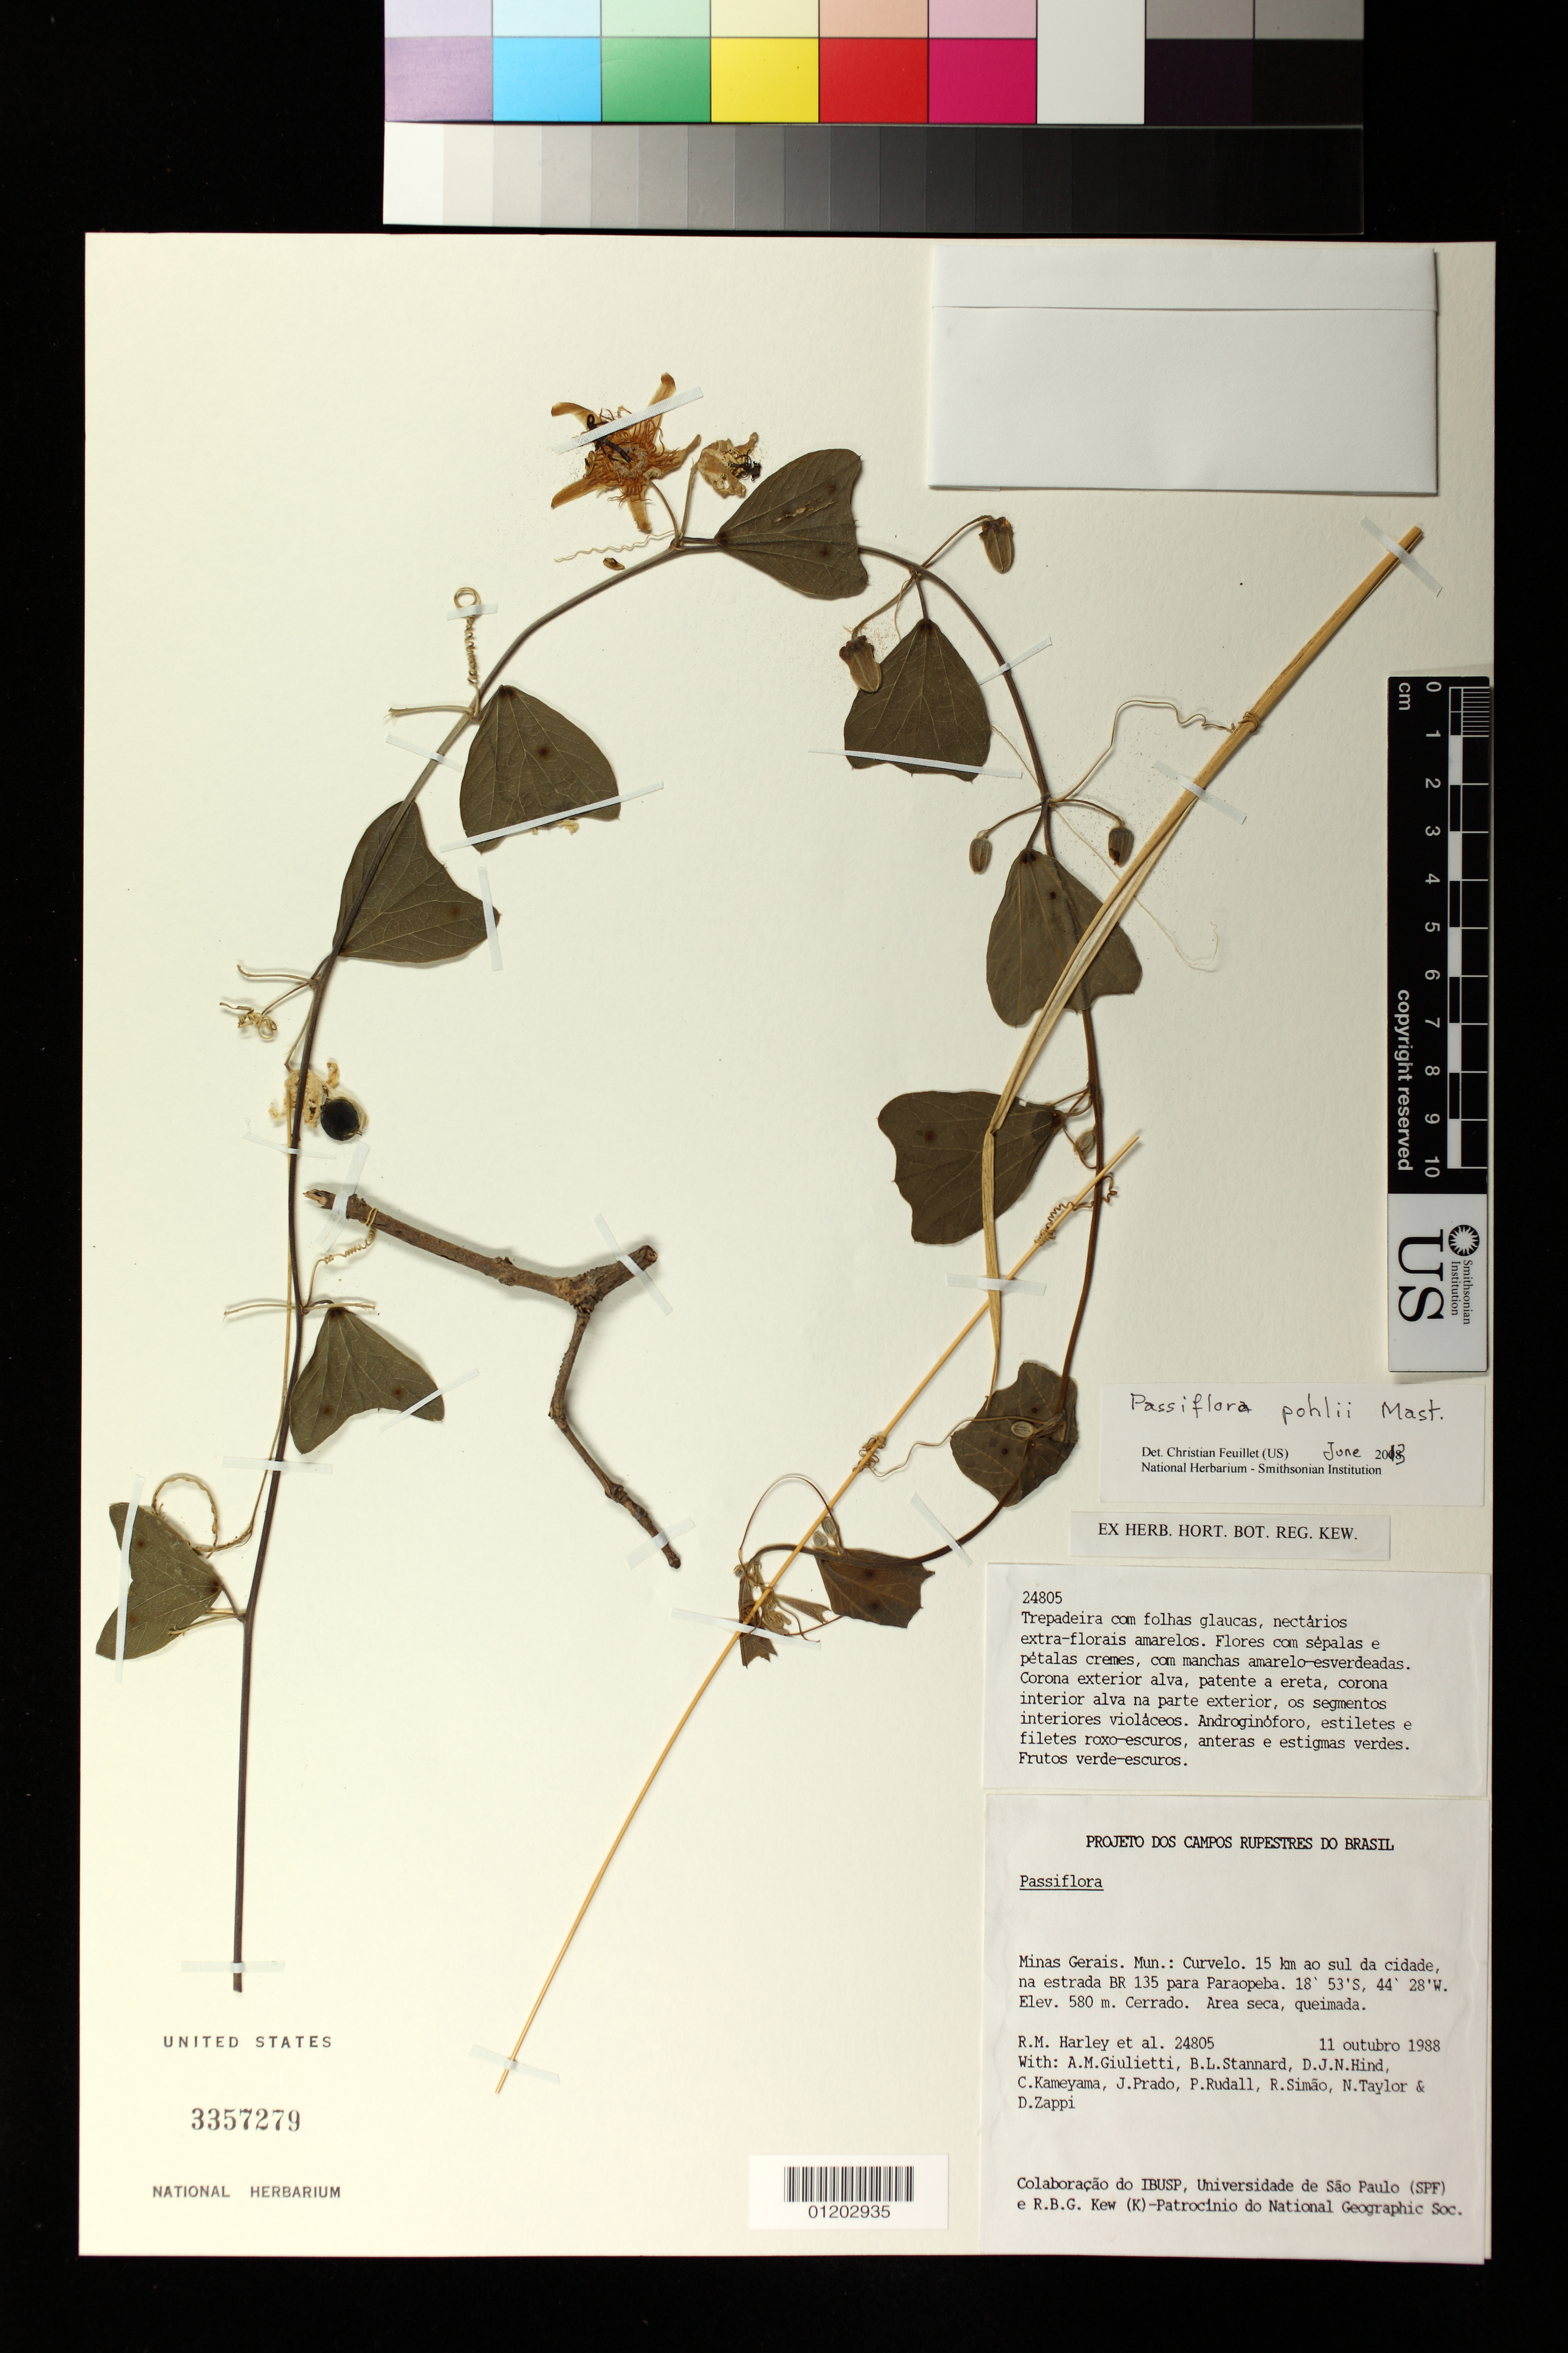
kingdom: Plantae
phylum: Tracheophyta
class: Magnoliopsida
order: Malpighiales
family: Passifloraceae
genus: Passiflora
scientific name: Passiflora pohlii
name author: Mast.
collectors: R. M. Harley & et al.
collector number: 24805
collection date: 1988-10-11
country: Brazil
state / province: Minas Gerais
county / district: Curvelo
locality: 15 km ao sul da cidade, na estrada BR 135 para Paraopeba.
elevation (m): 580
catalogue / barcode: US 3357279